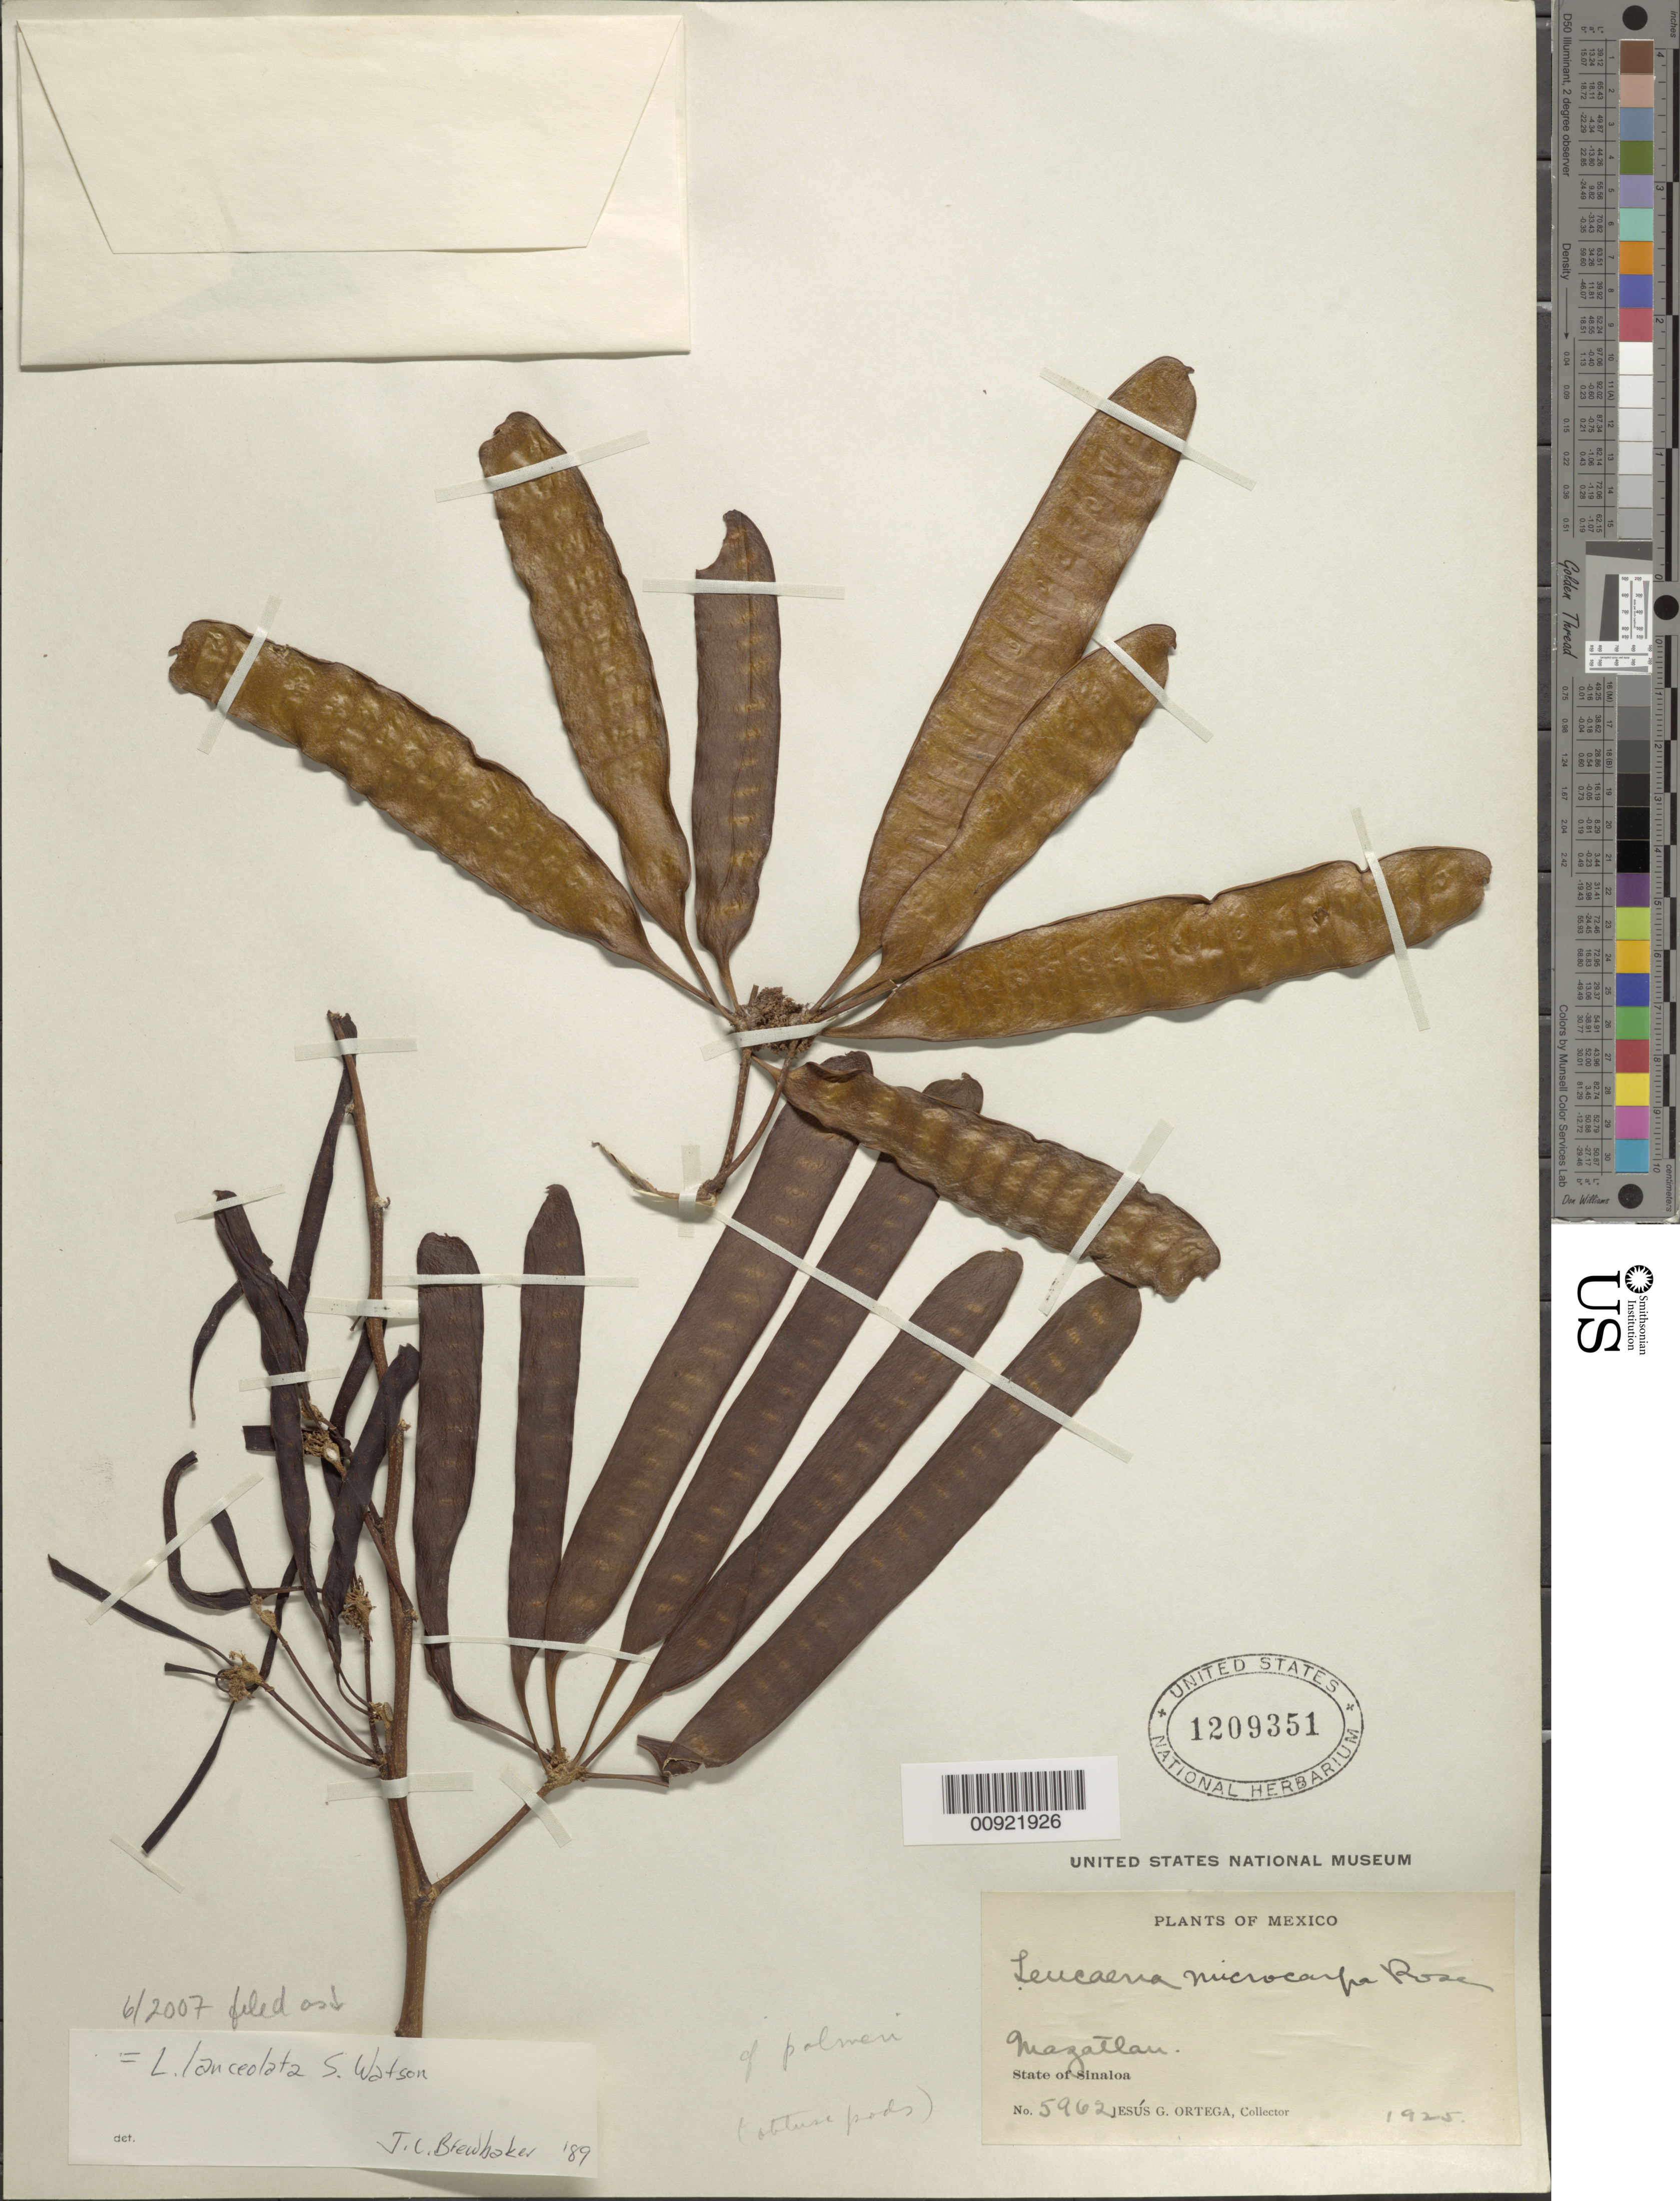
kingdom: Plantae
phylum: Tracheophyta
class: Magnoliopsida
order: Fabales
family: Fabaceae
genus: Leucaena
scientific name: Leucaena lanceolata var. lanceolata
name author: S. Watson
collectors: J. Ortega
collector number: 5962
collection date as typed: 1925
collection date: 1925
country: Mexico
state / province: Sinaloa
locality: Mazatlán, State of Sinaloa.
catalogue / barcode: US 1209351